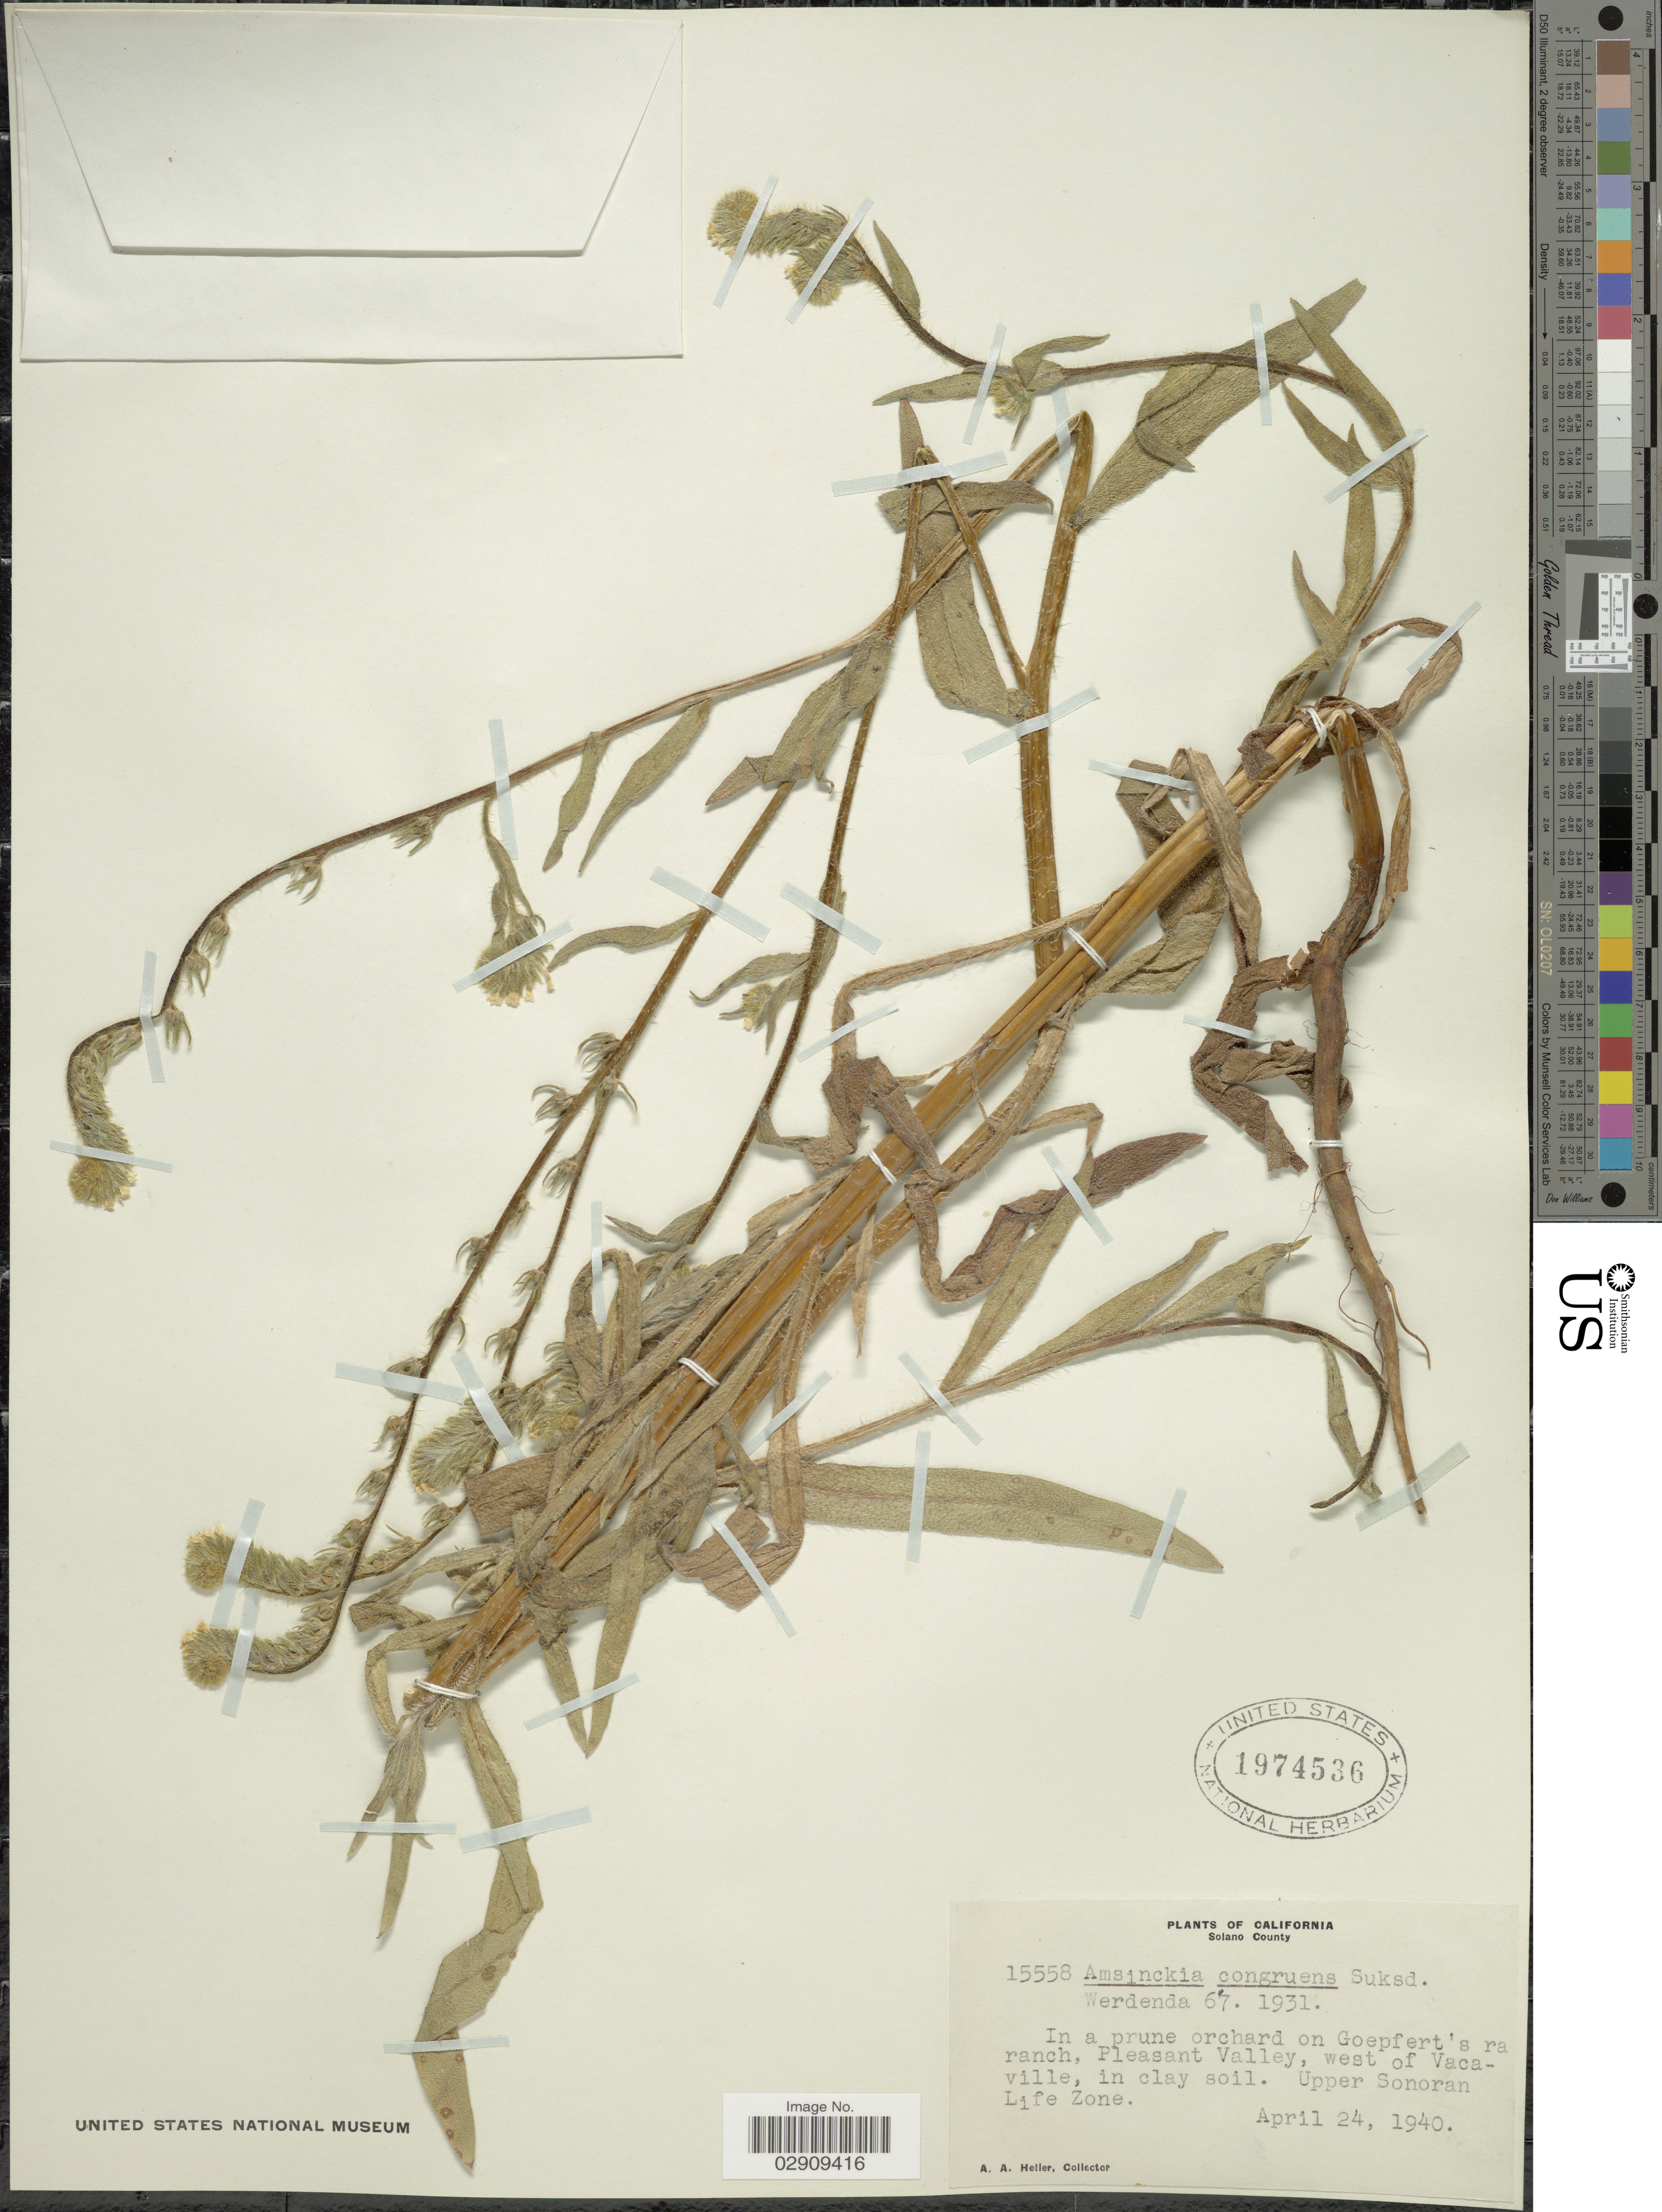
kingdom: Plantae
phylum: Tracheophyta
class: Magnoliopsida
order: Boraginales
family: Boraginaceae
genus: Amsinckia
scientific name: Amsinckia menziesii var. intermedia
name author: (Fisch. & C.A. Mey.) Ganders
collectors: A. A. Heller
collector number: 15558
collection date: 1940-04-24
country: United States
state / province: California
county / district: Solano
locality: Solano County. Pleasant Valley, west of Vacaville. Upper Sonoran Life Zone.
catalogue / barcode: US 1974536